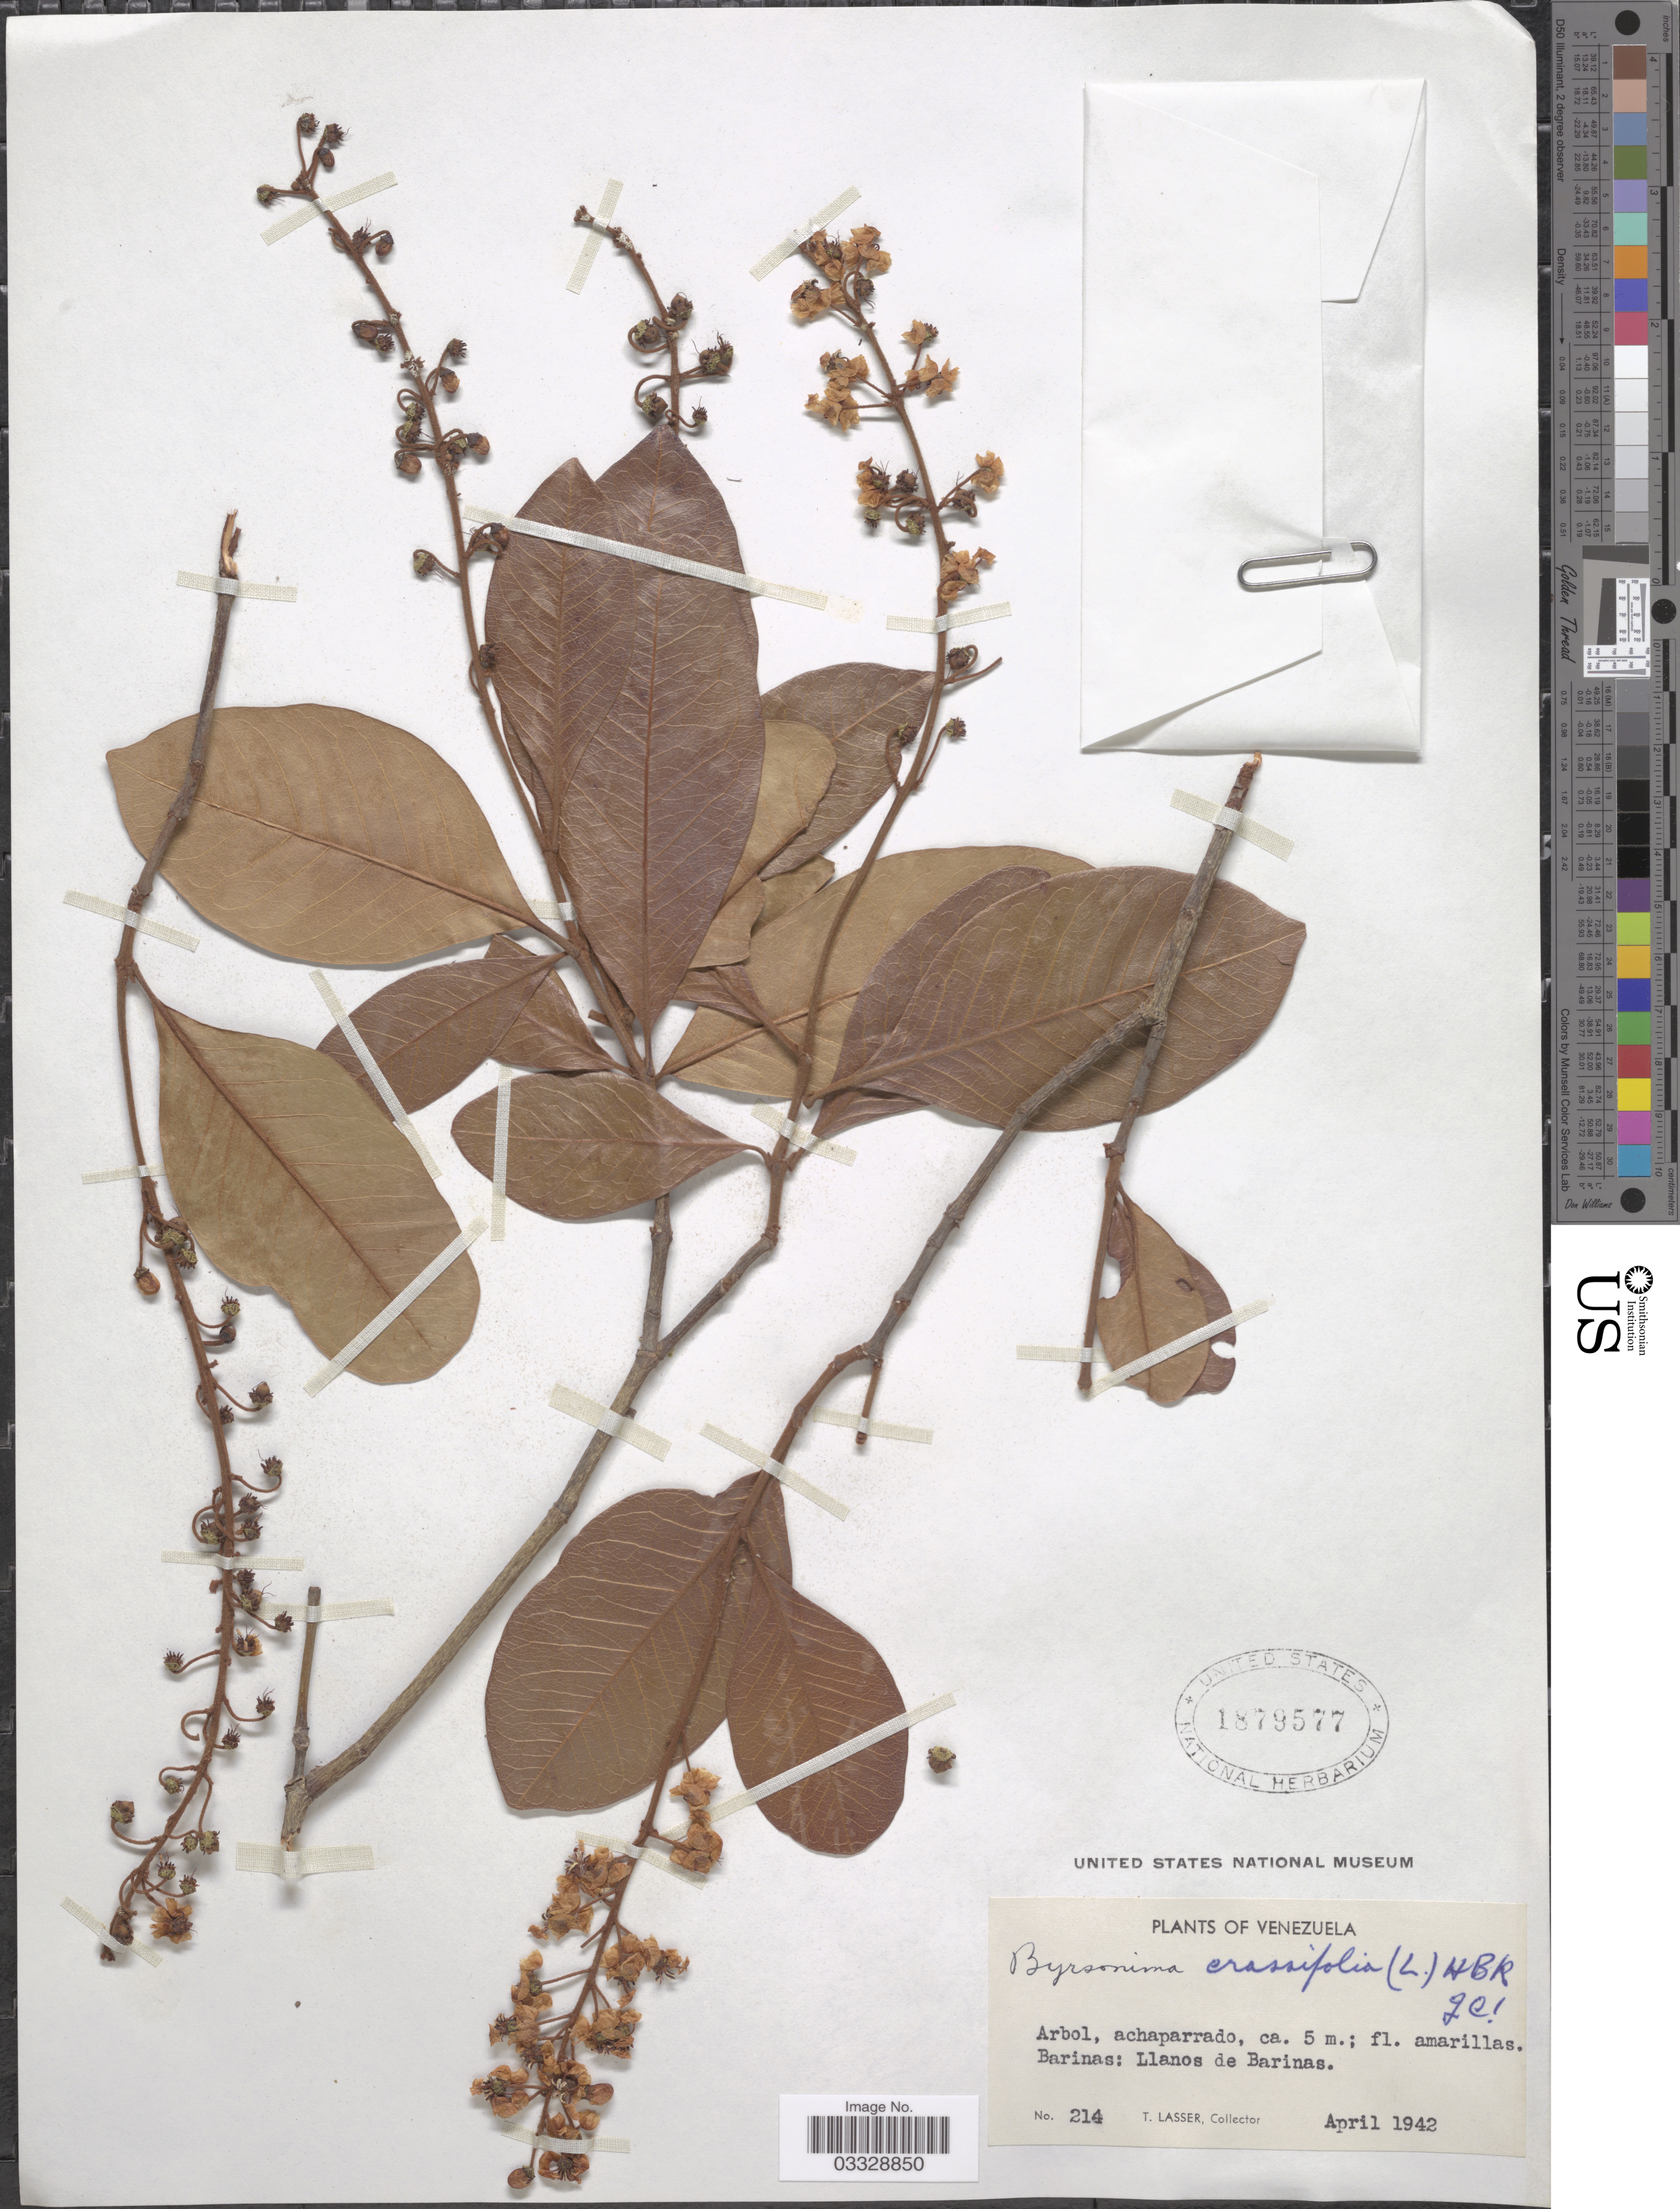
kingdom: Plantae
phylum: Tracheophyta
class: Magnoliopsida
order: Malpighiales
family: Malpighiaceae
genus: Byrsonima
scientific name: Byrsonima crassifolia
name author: (L.) Kunth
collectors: T. Lasser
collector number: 214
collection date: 1942-04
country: Venezuela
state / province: Barinas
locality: Llanos de Barinas.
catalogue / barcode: US 1879577